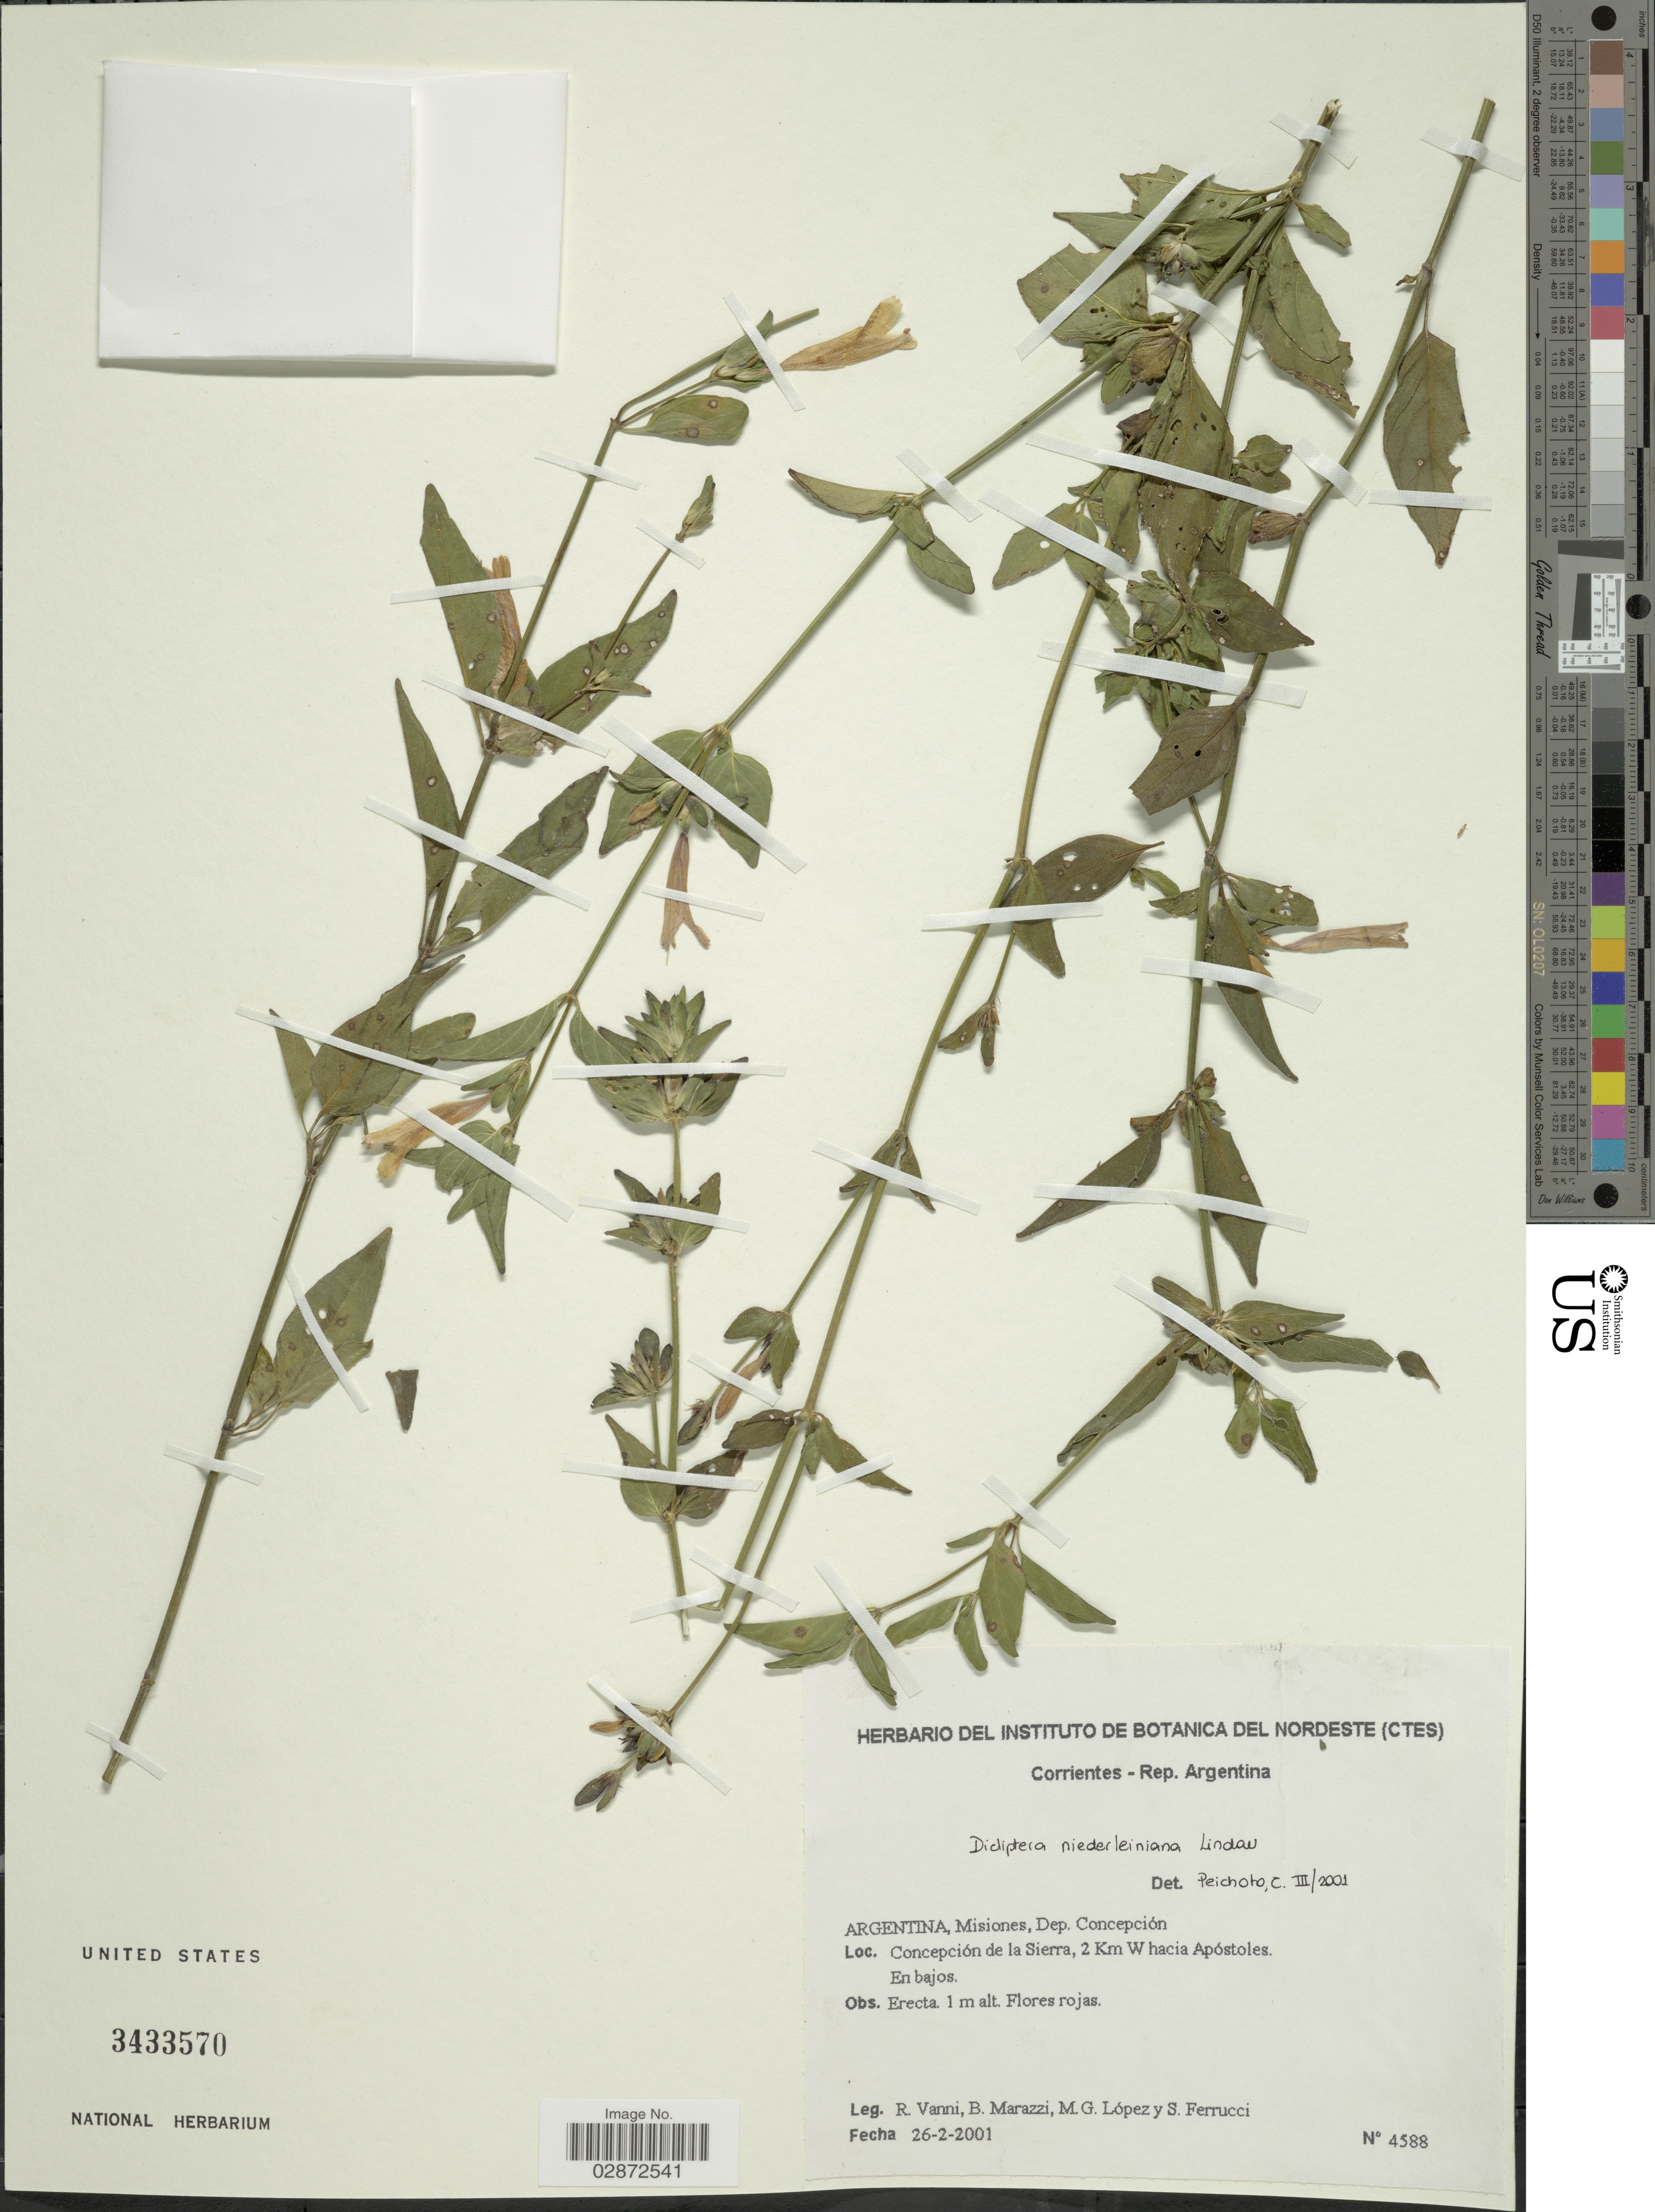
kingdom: Plantae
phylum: Tracheophyta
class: Magnoliopsida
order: Lamiales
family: Acanthaceae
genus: Dicliptera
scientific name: Dicliptera squarrosa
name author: Nees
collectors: R. Vanni, B. Marazzi, M. López & S. Ferrucci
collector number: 4588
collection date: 2001-02-26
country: Argentina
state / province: Misiones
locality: Dep. Concepción. Concepción de la Sierra, 2 Km W hacia Apóstoles.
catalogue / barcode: US 3433570